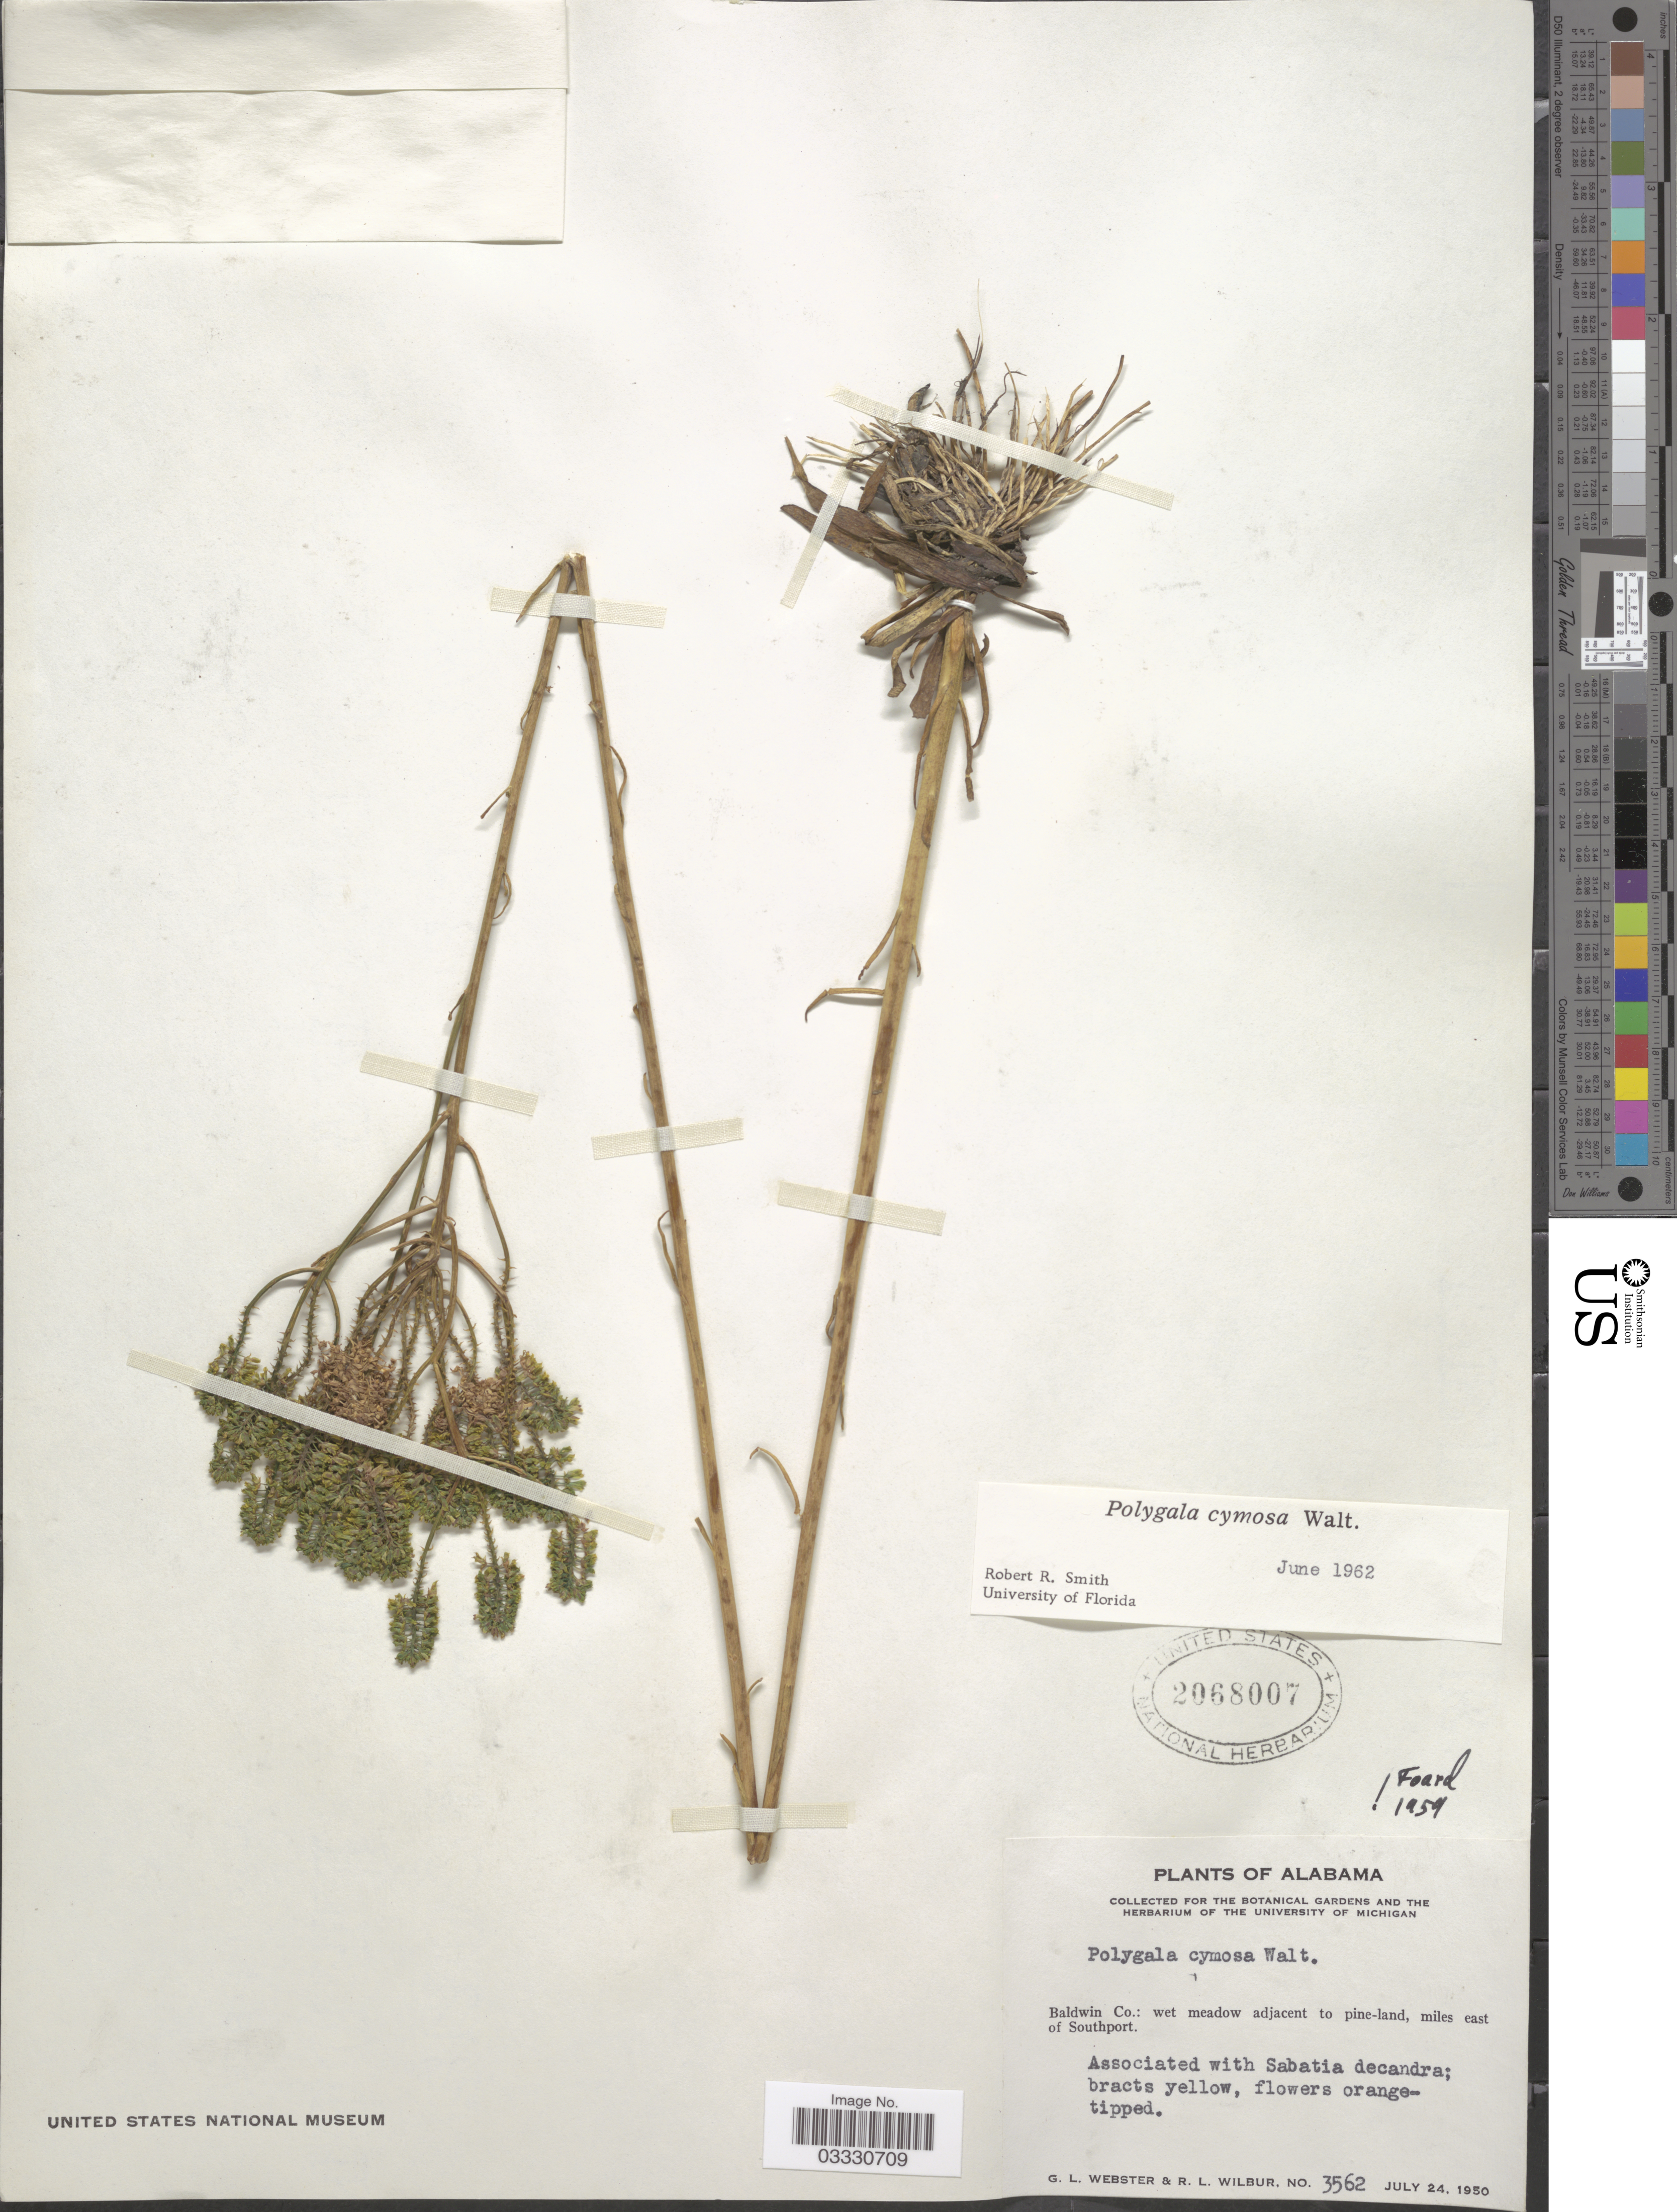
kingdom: Plantae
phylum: Tracheophyta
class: Magnoliopsida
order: Fabales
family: Polygalaceae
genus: Polygala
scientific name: Polygala cymosa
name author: Walter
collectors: G. L. Webster & R. L. Wilbur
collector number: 3562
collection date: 1950-07-24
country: United States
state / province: Alabama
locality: Baldwin Co.: wet meadow adjacent to pine-land, miles east of Southport.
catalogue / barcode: US 2068007